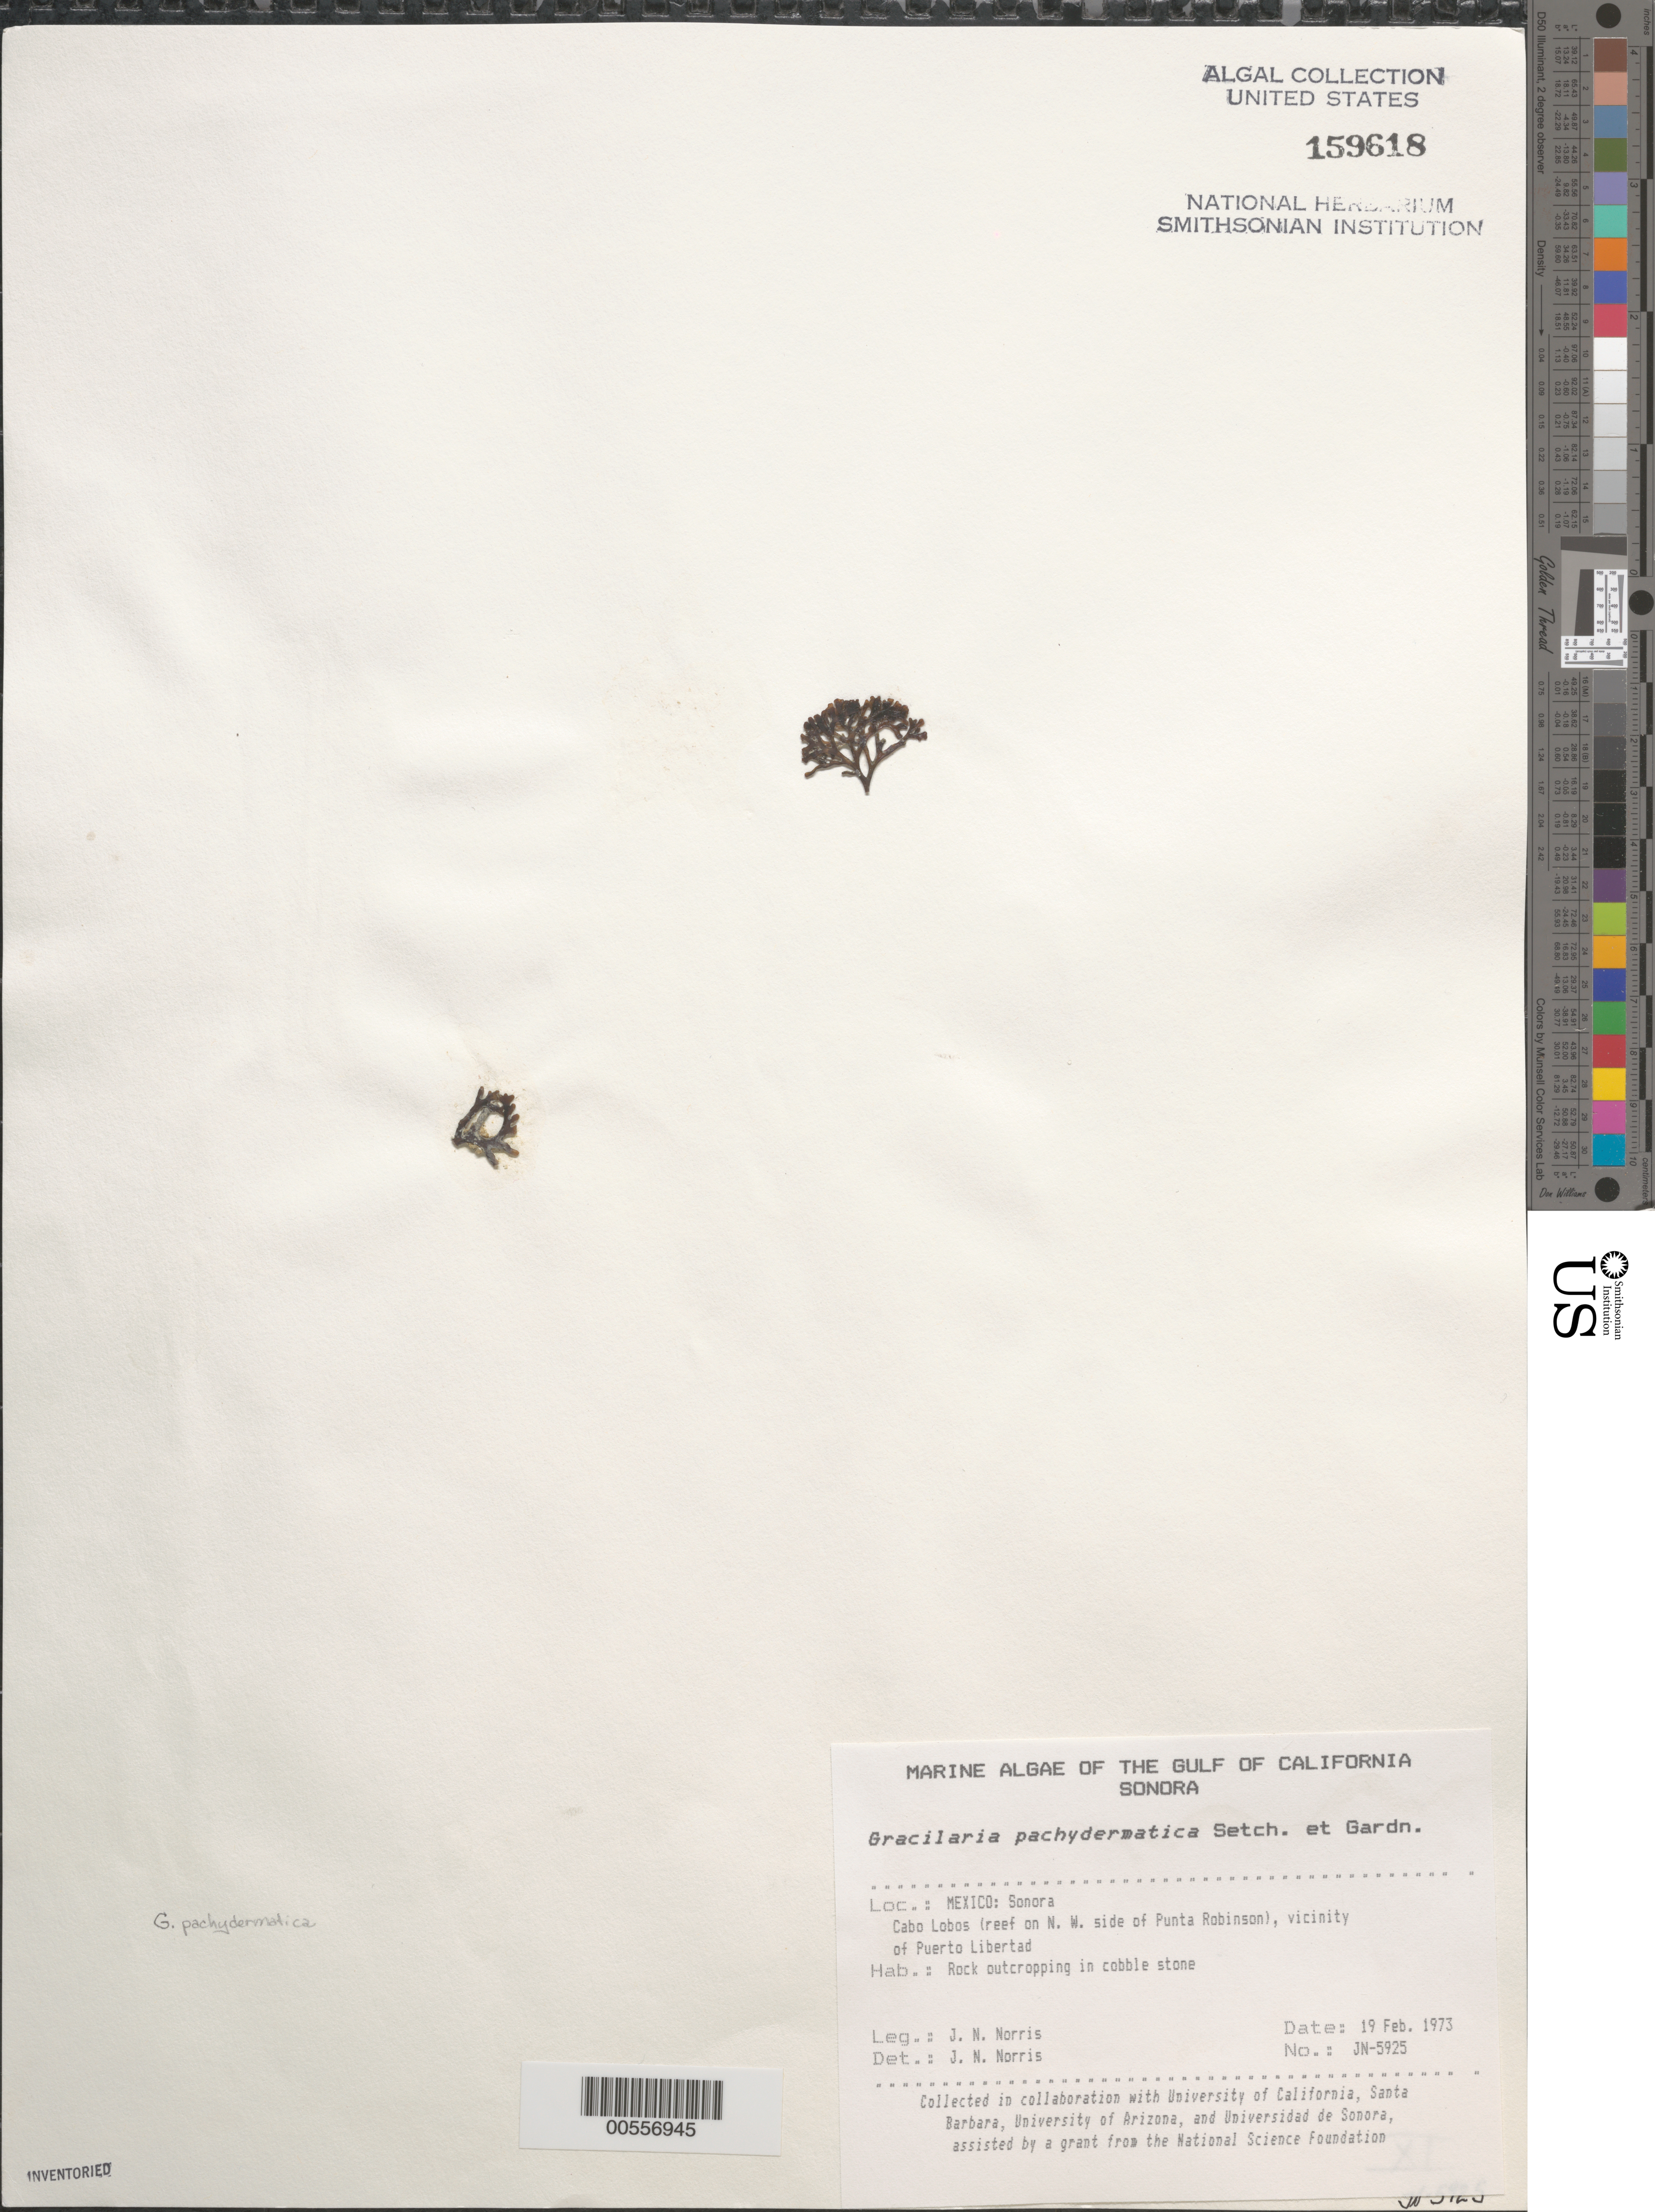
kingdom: Plantae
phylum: Rhodophyta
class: Florideophyceae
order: Gracilariales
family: Gracilariaceae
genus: Gracilaria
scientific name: Gracilaria pachydermatica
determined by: Norris, James N.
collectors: J. N. Norris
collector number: JN-5925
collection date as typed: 19 Feb 1973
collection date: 1973-02-19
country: Mexico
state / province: Sonora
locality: Cabo Lobos, northwest Punta Robinson, Puerto Libertad area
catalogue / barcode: US 159618